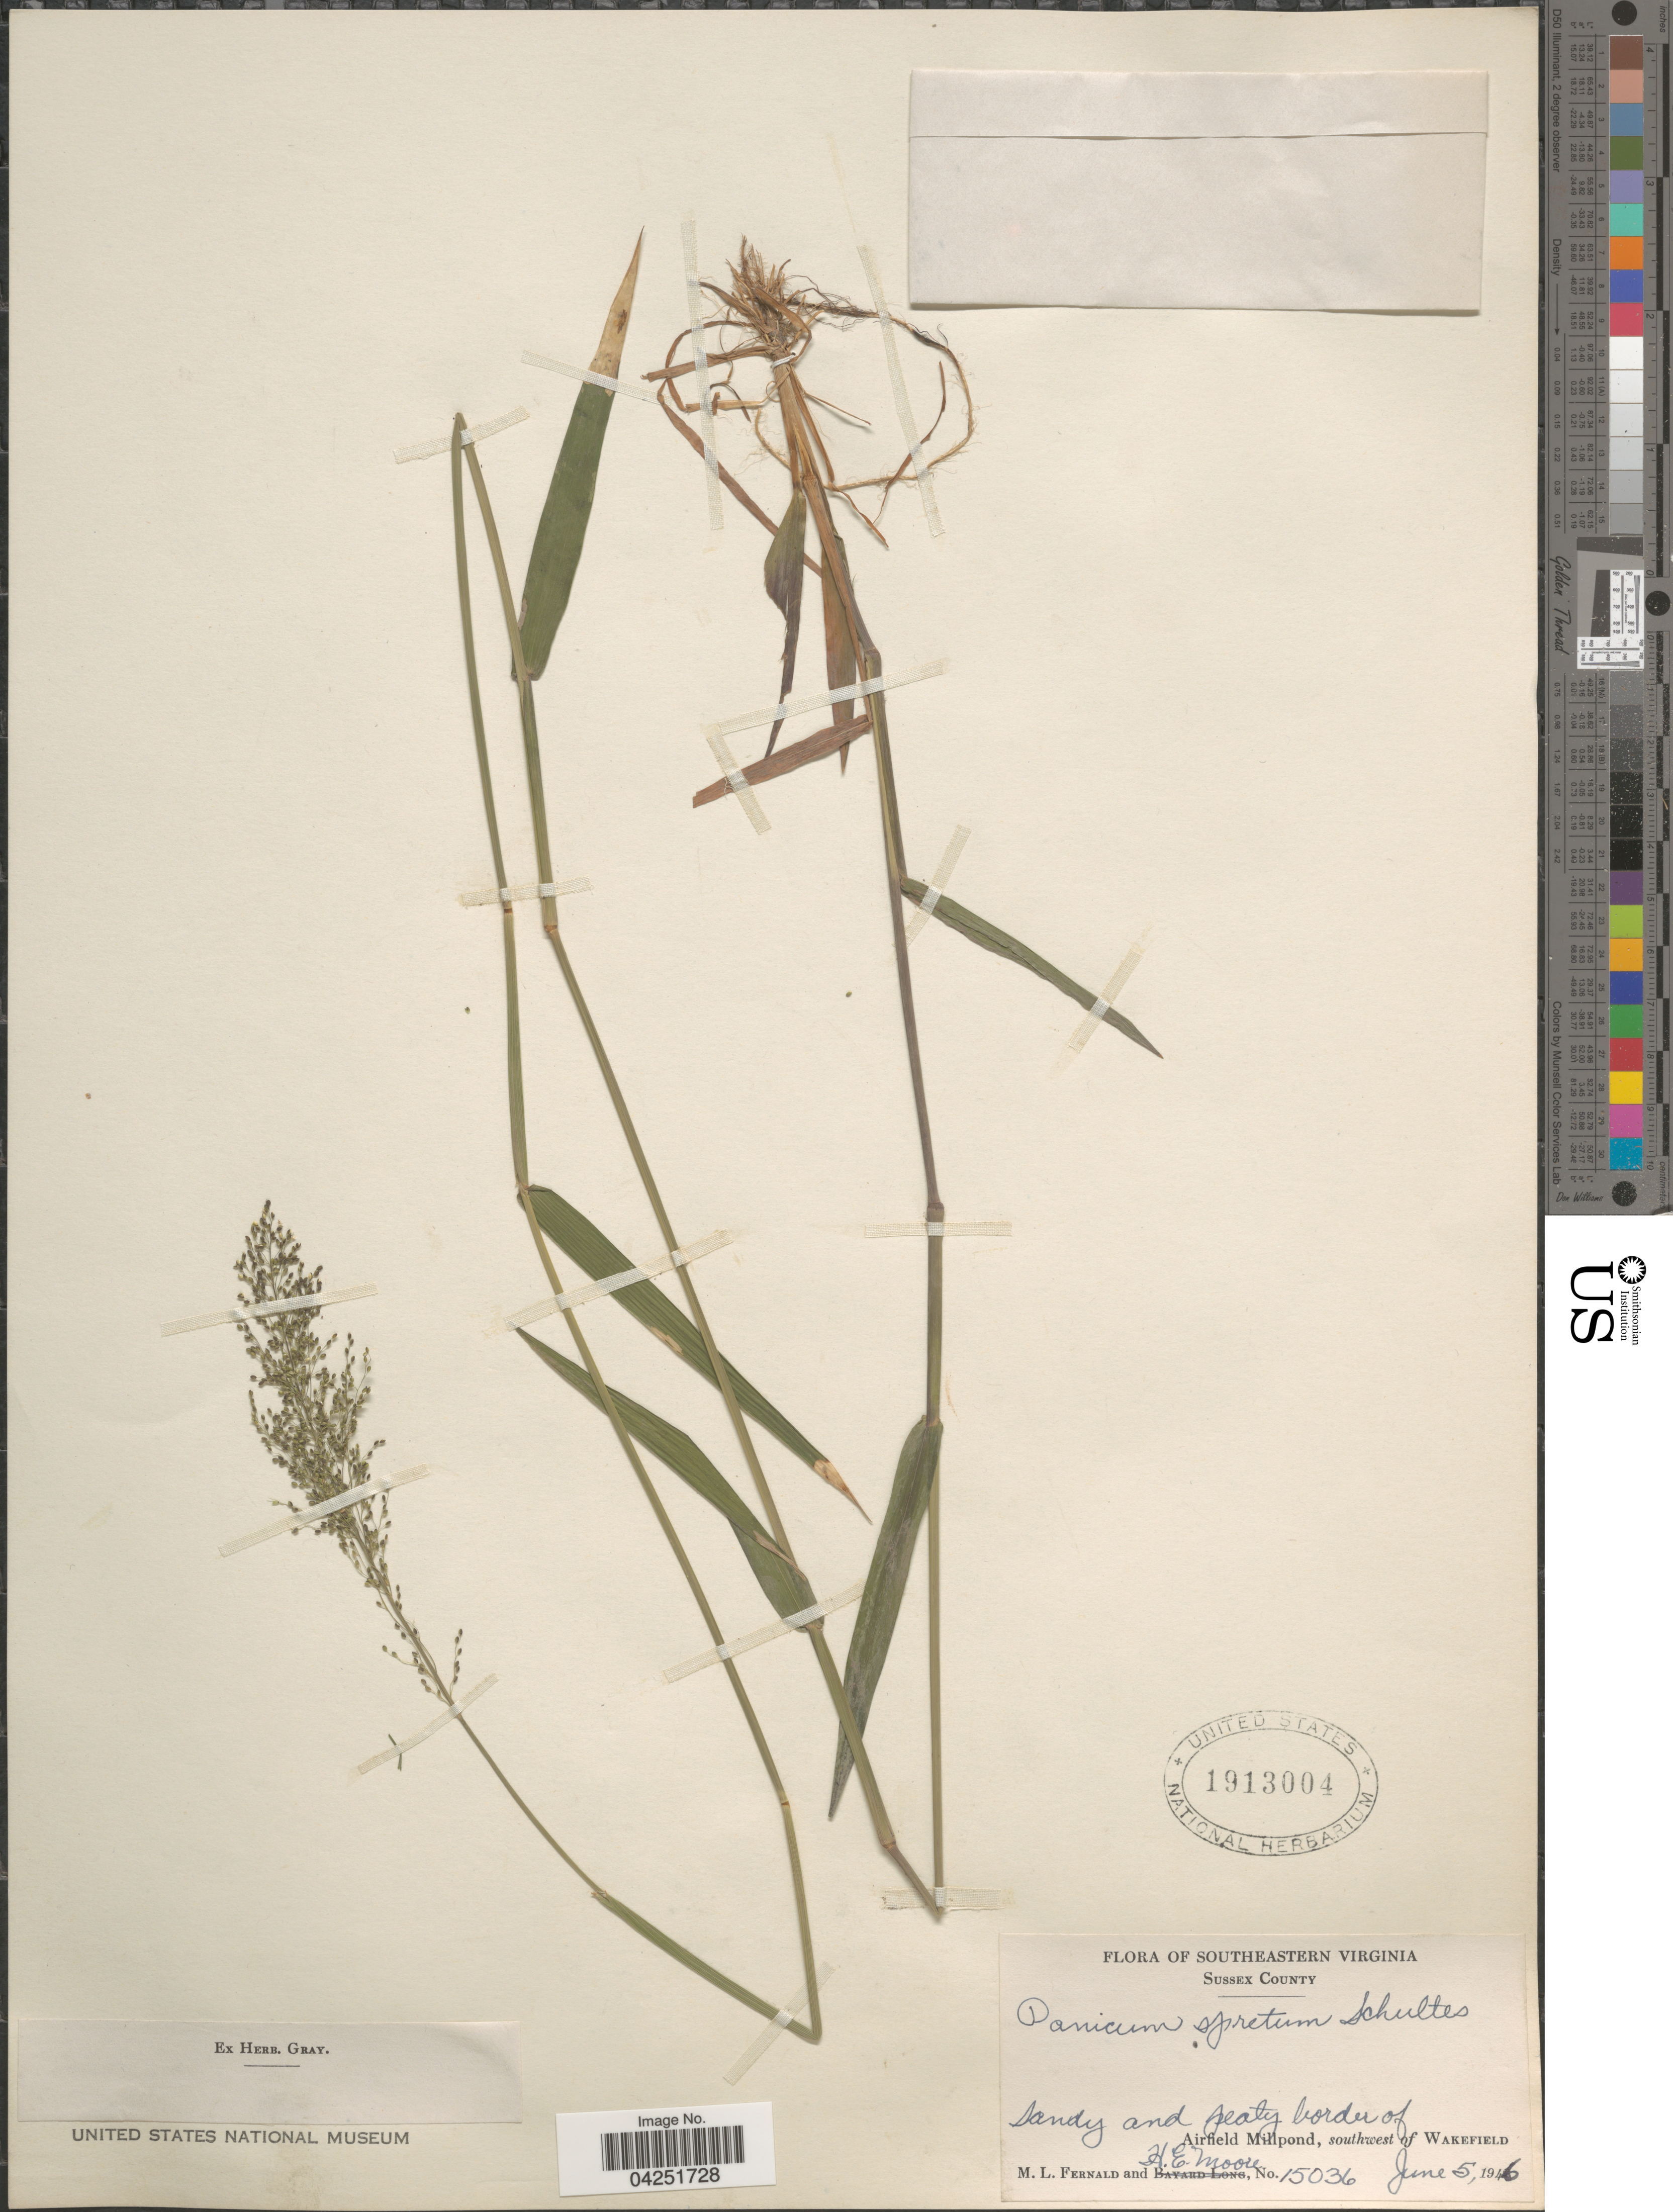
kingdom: Plantae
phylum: Tracheophyta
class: Liliopsida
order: Poales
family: Poaceae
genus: Dichanthelium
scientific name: Dichanthelium acuminatum var. densiflorum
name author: (Rand & Redfield) Gould & C.A. Clark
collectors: M. L. Fernald & H. Moore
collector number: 15036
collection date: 1946-06-05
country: United States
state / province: Virginia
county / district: Sussex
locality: Southeastern Virginia. Sussex County. Sandy and peaty border of Airfield Millpond, southwest of Wakefield.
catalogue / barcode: US 1913004